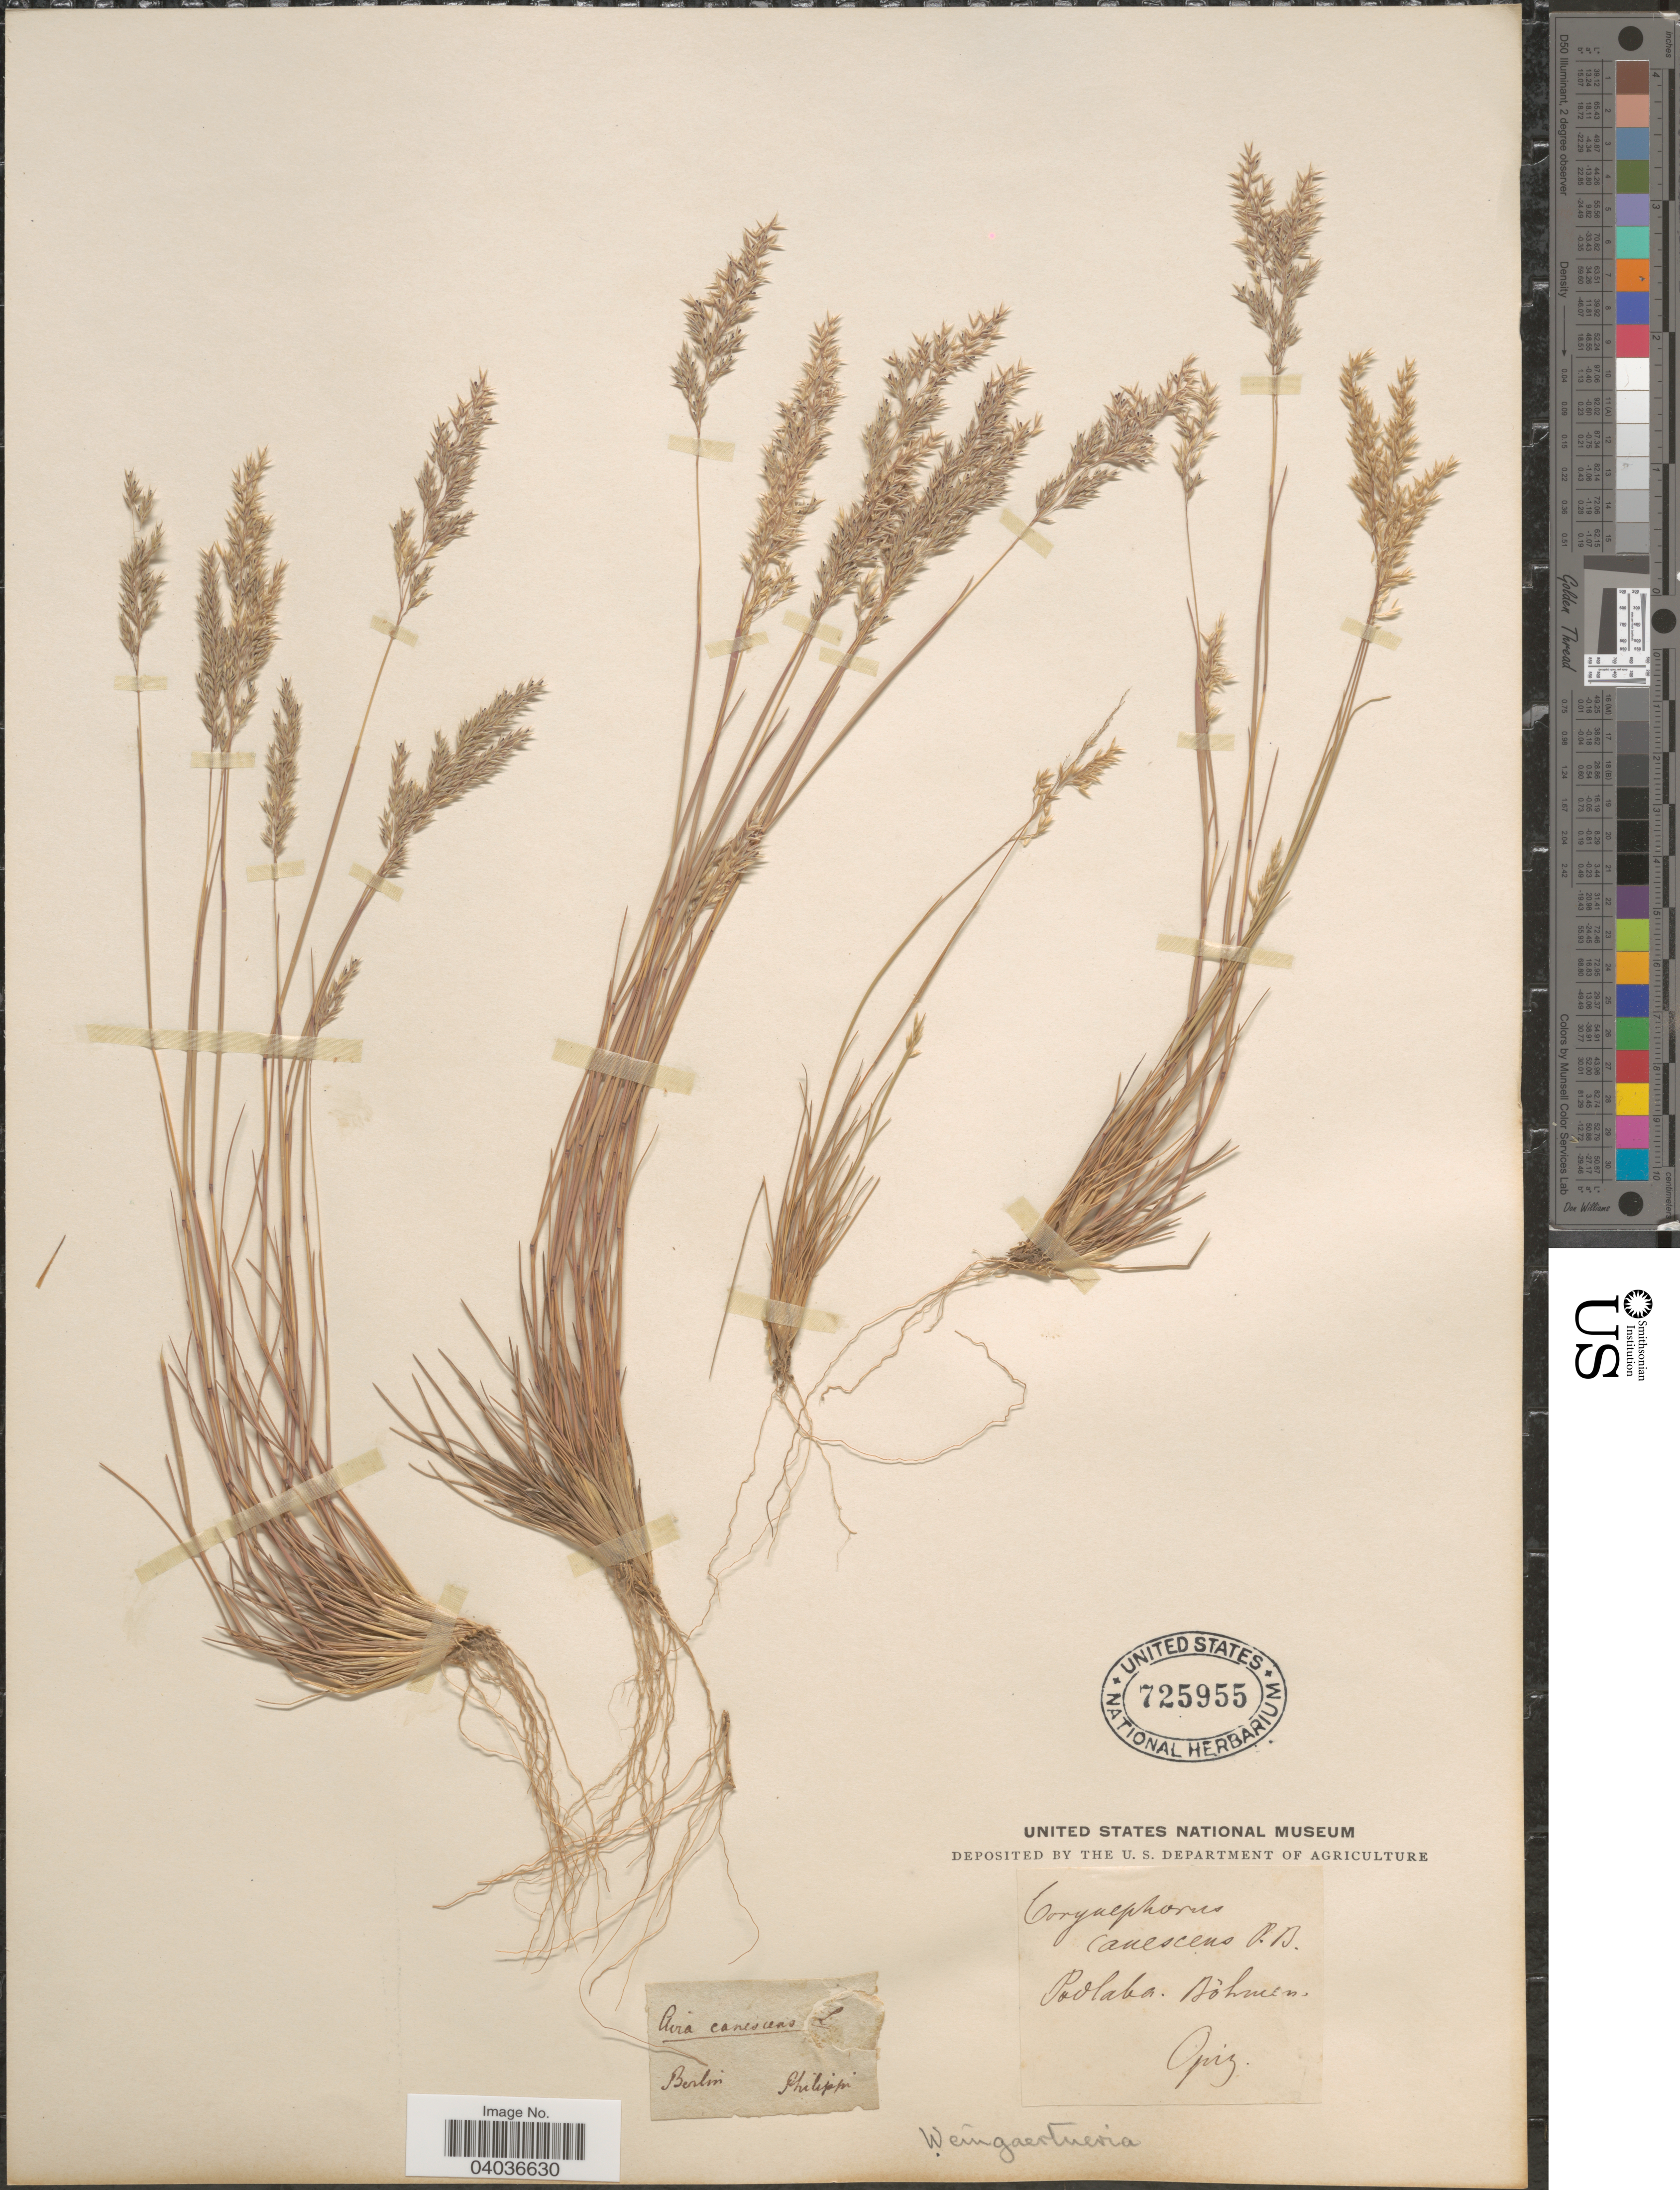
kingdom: Plantae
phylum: Tracheophyta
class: Liliopsida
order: Poales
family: Poaceae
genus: Corynephorus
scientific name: Corynephorus canescens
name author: (L, MEL) P. Beauv.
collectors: Opiz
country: Czechia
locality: Paolaka. Böhmen.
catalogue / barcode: US 725955-2